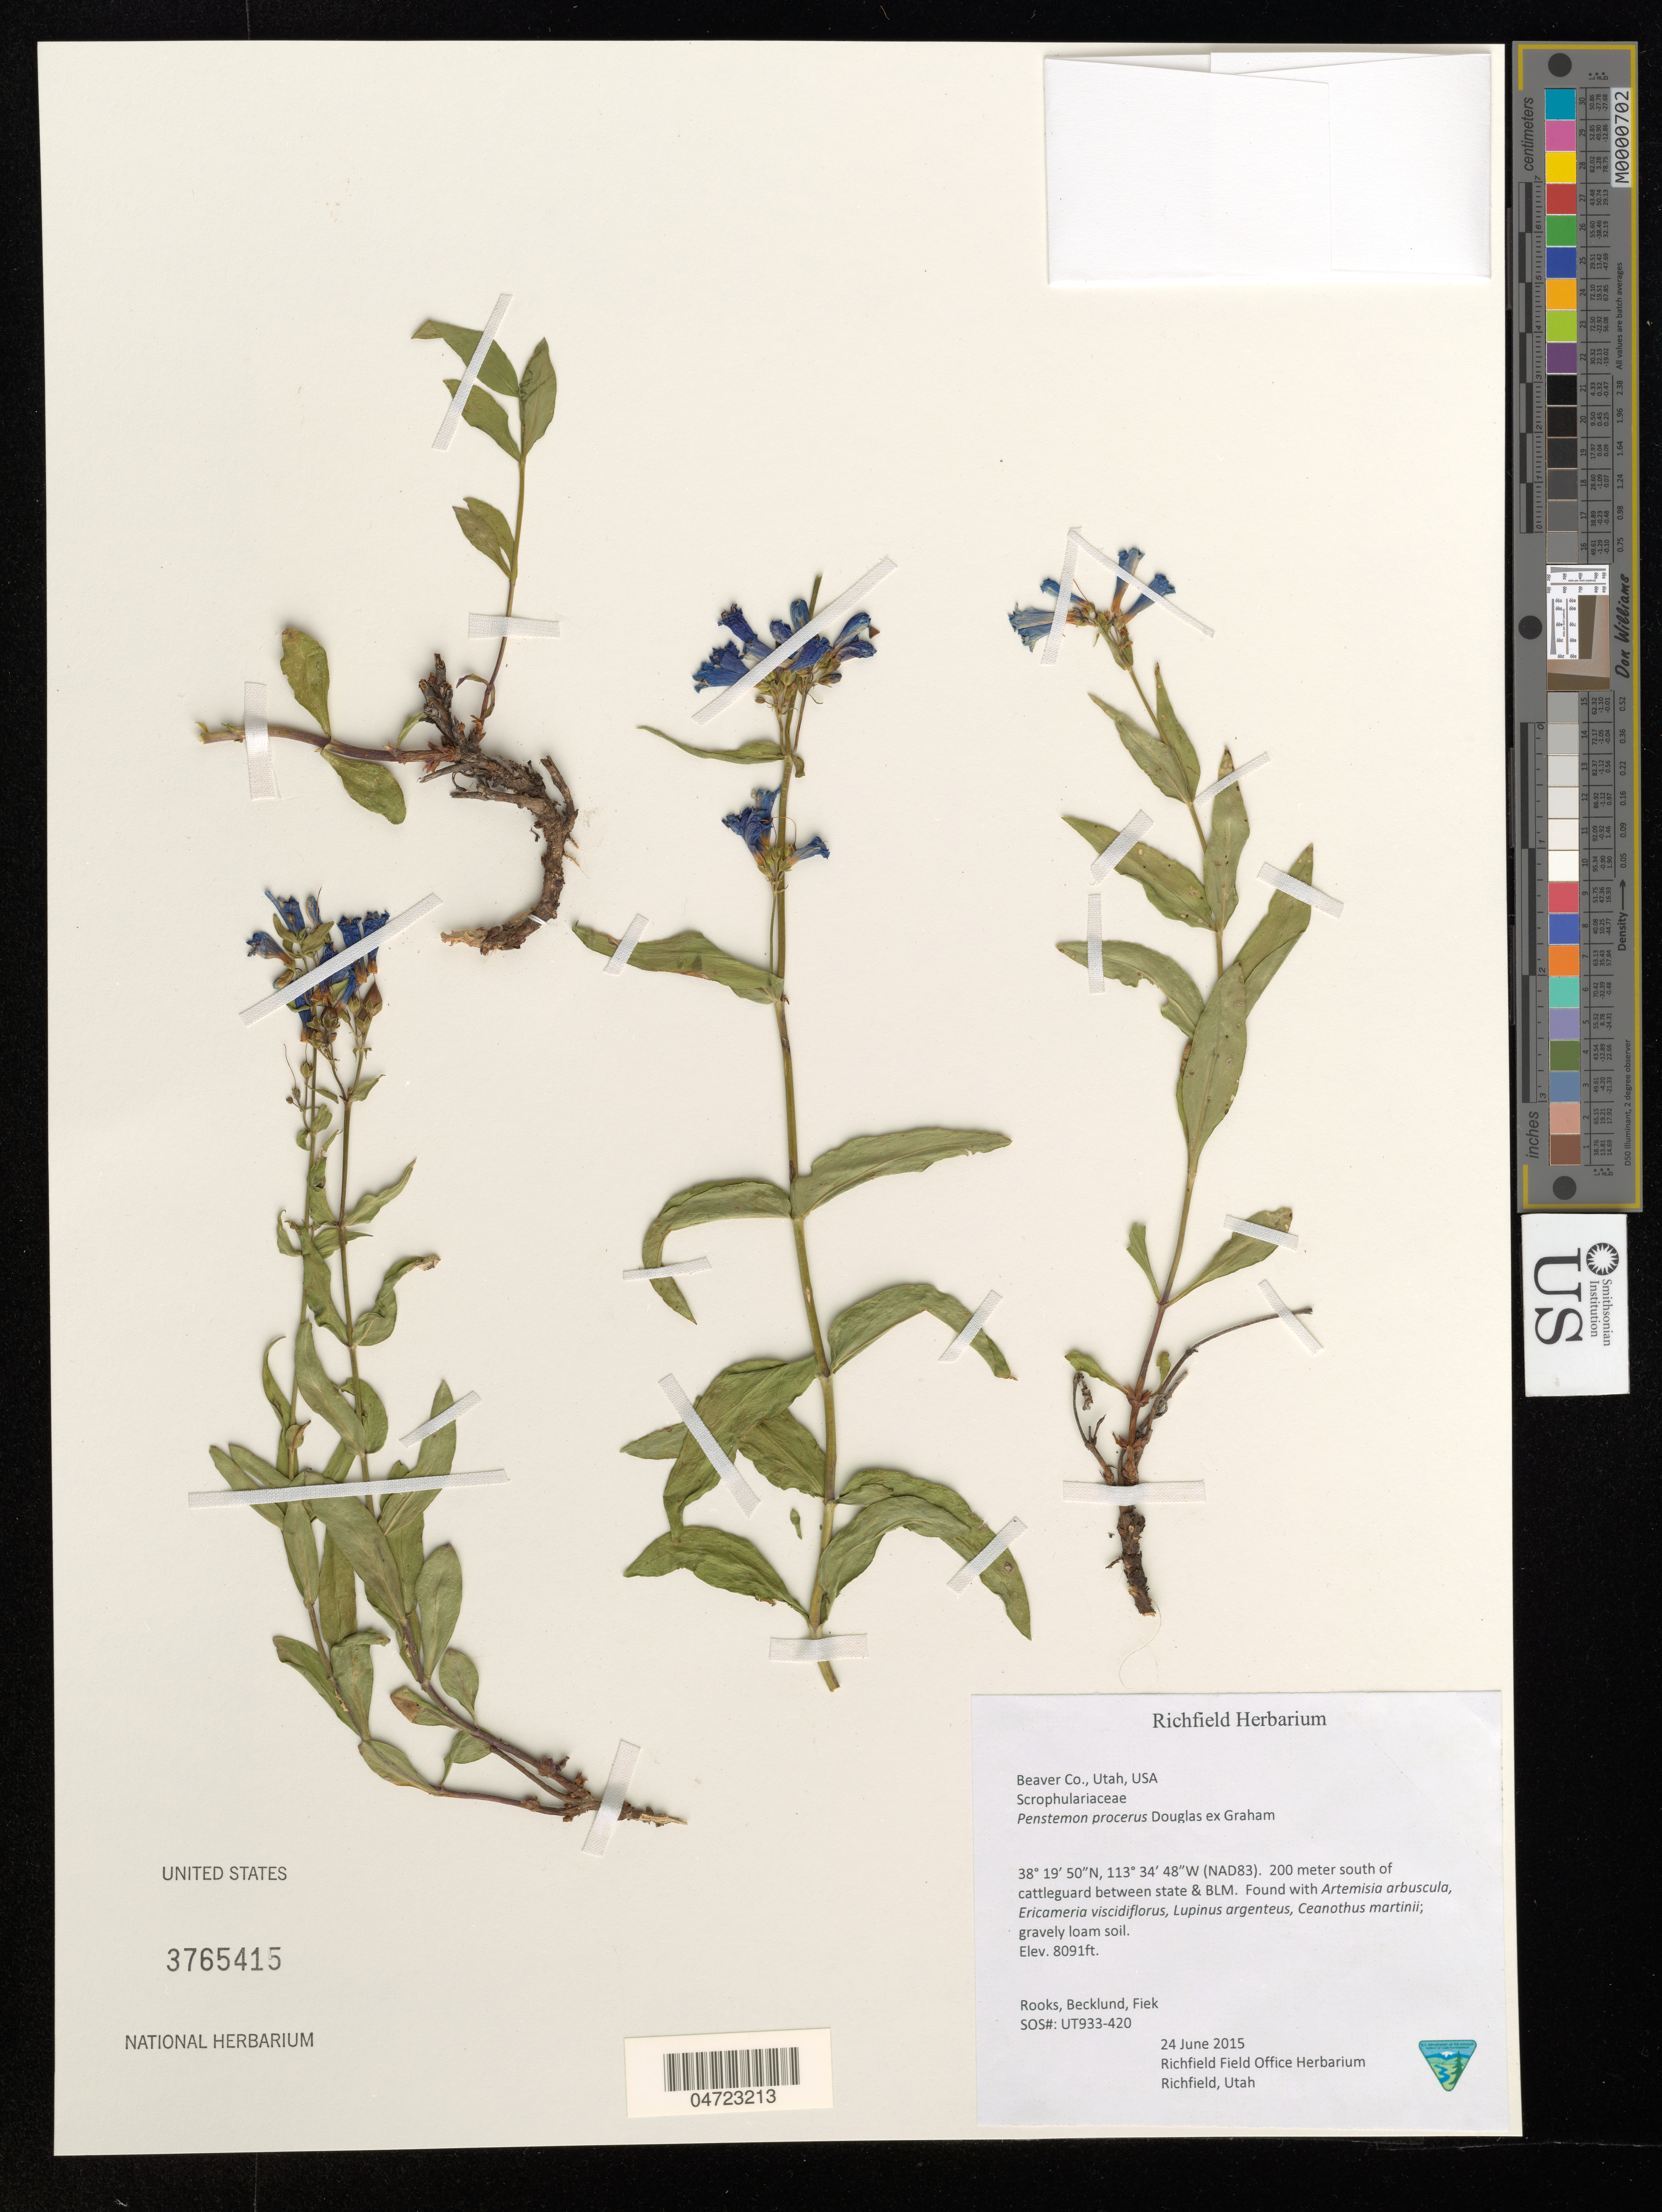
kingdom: Plantae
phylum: Tracheophyta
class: Magnoliopsida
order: Lamiales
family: Plantaginaceae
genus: Penstemon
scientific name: Penstemon procerus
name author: Douglas ex Graham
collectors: -. Rooks, -. Becklund & -. Fiek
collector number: UT933-420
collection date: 2015-06-24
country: United States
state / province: Utah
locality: Beaver Co. 200 meter south of cattleguard between state & BLM.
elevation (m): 2466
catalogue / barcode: US 3765415